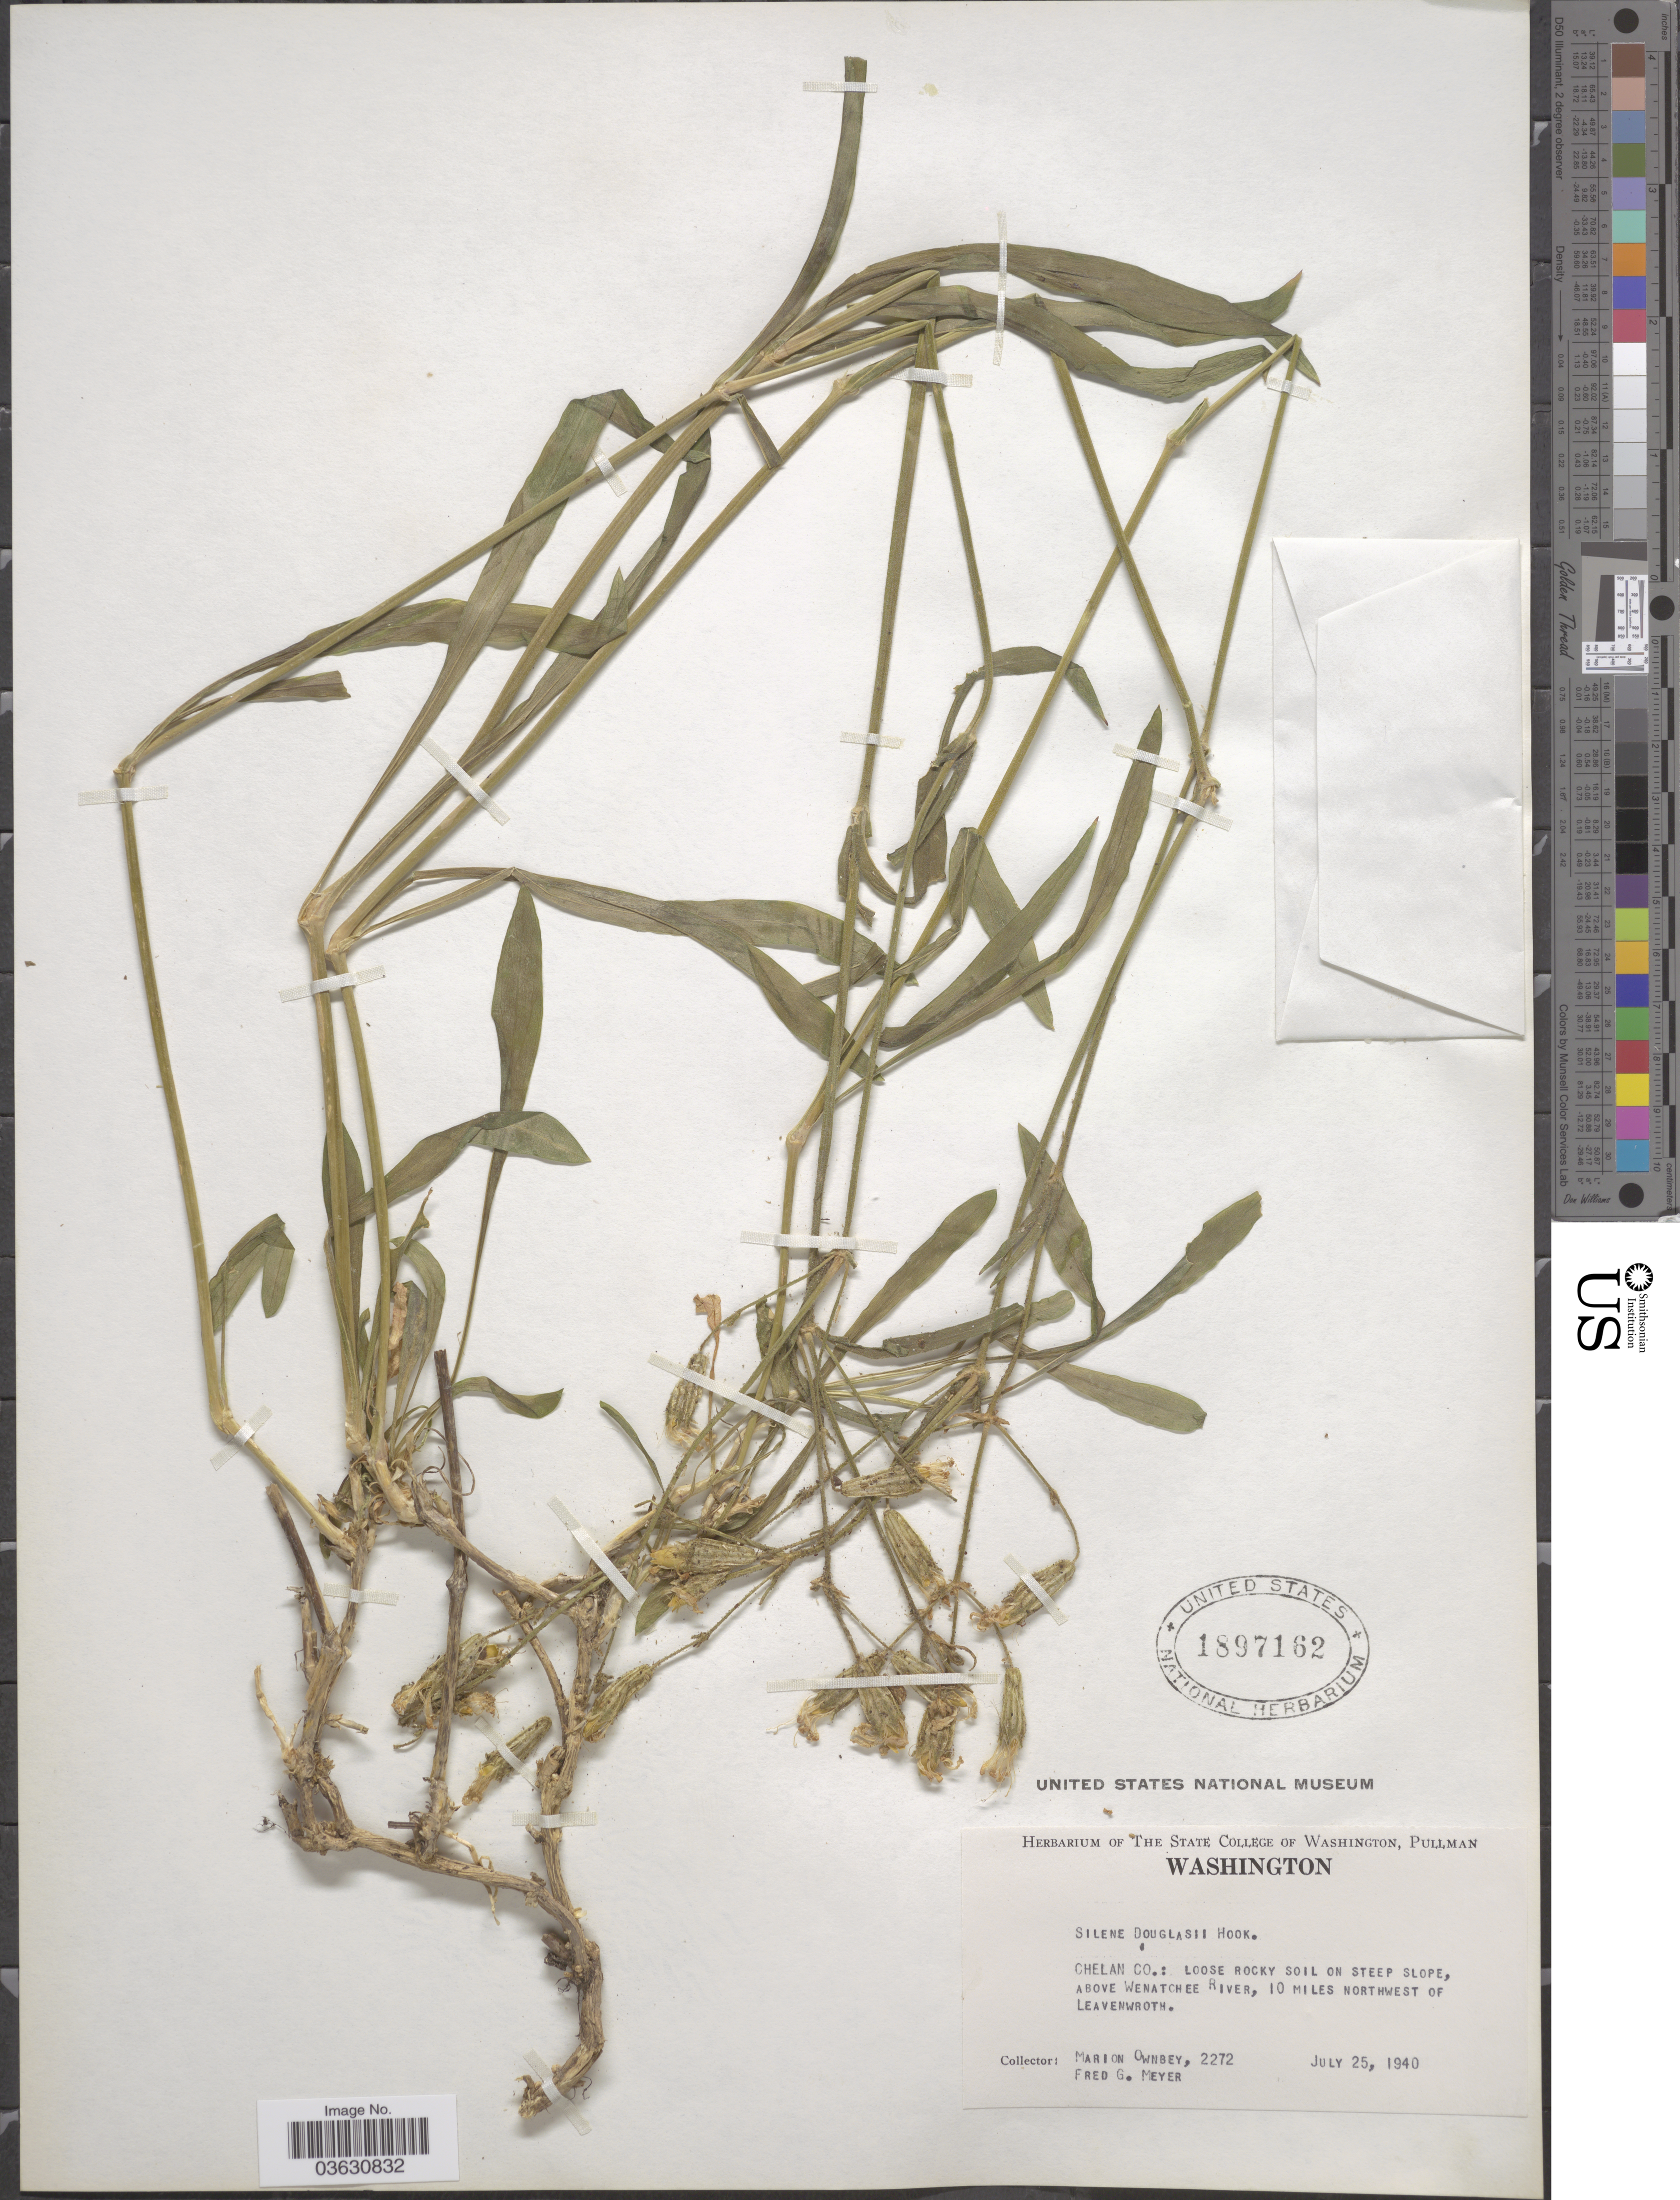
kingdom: Plantae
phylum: Tracheophyta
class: Magnoliopsida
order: Caryophyllales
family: Caryophyllaceae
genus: Silene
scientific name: Silene douglasii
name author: Hook.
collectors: M. Ownbey & F. Meyer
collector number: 2272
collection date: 1940-07-25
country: United States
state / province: Washington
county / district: Chelan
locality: Chelan Co.: Loose rocky soil on steep slope, above Wenatchee River, 10 miles northwest of Leavenwroth.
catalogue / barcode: US 1897162